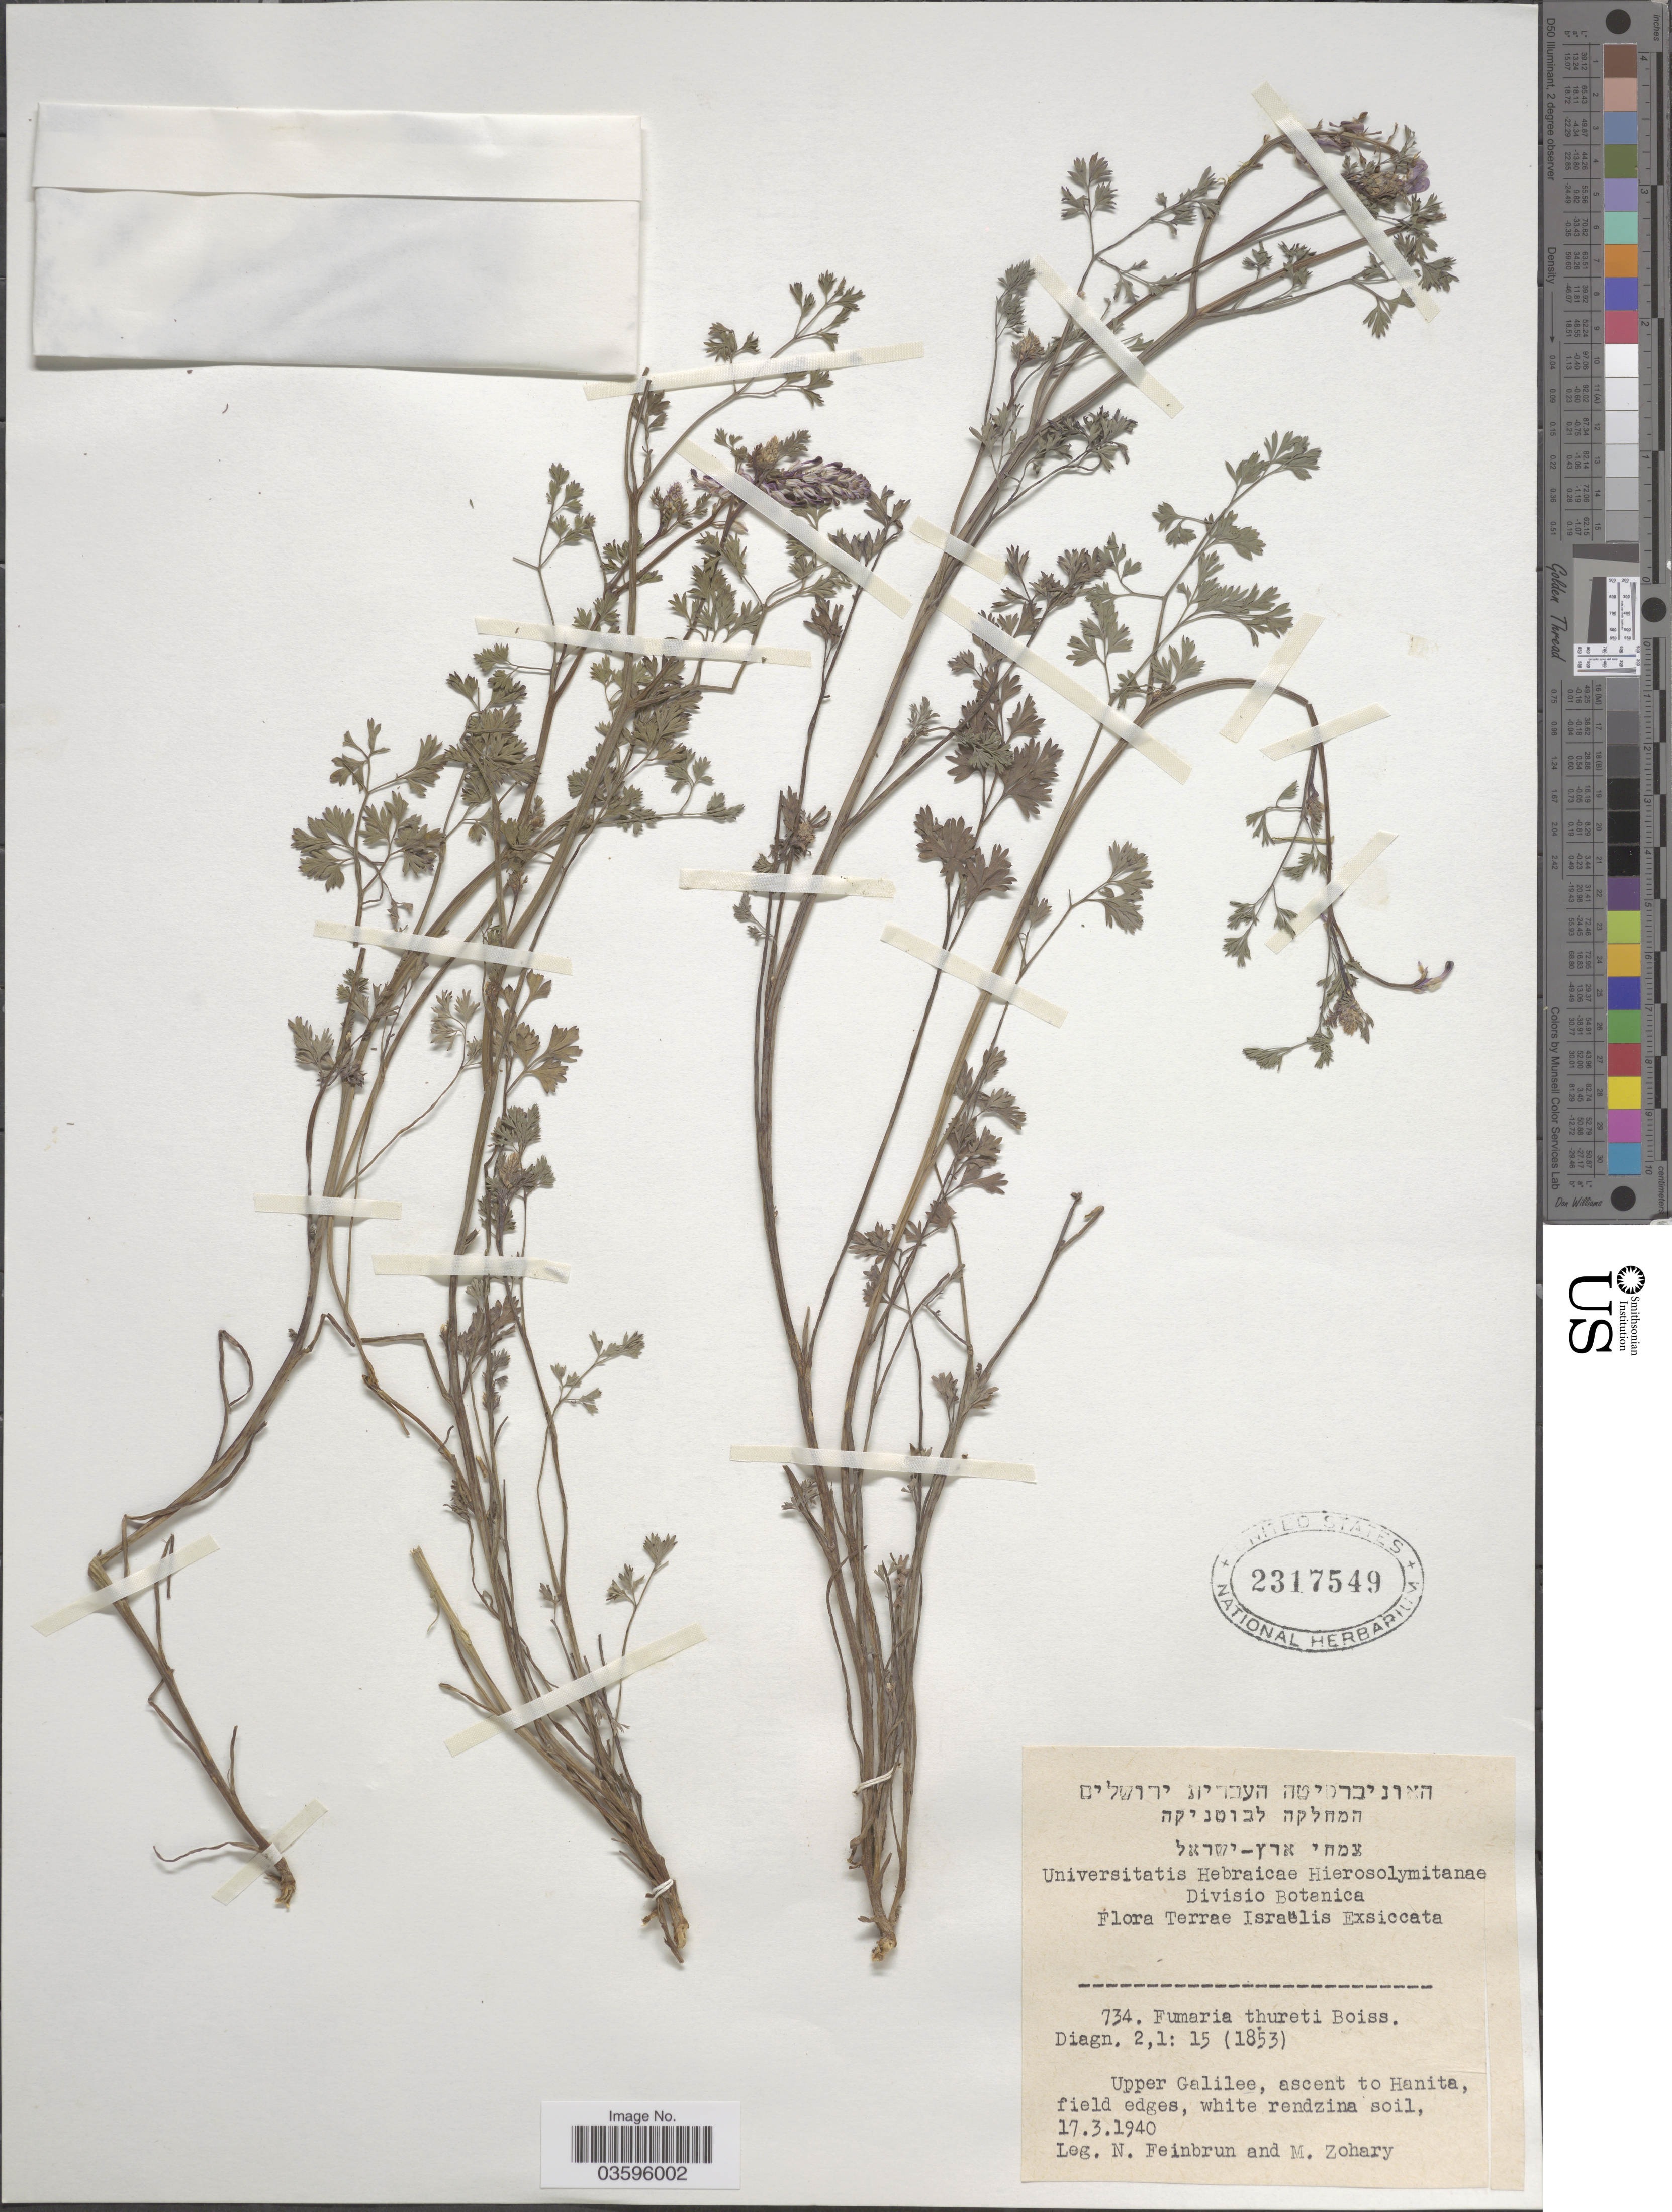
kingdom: Plantae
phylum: Tracheophyta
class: Magnoliopsida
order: Ranunculales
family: Papaveraceae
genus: Fumaria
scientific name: Fumaria petteri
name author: Rchb.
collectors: N. Feinbrun & M. Zohary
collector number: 734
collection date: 1940-03-17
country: Israel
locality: Terrae Israëlis. Upper Galilee, ascent to Hanita.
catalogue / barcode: US 2317549